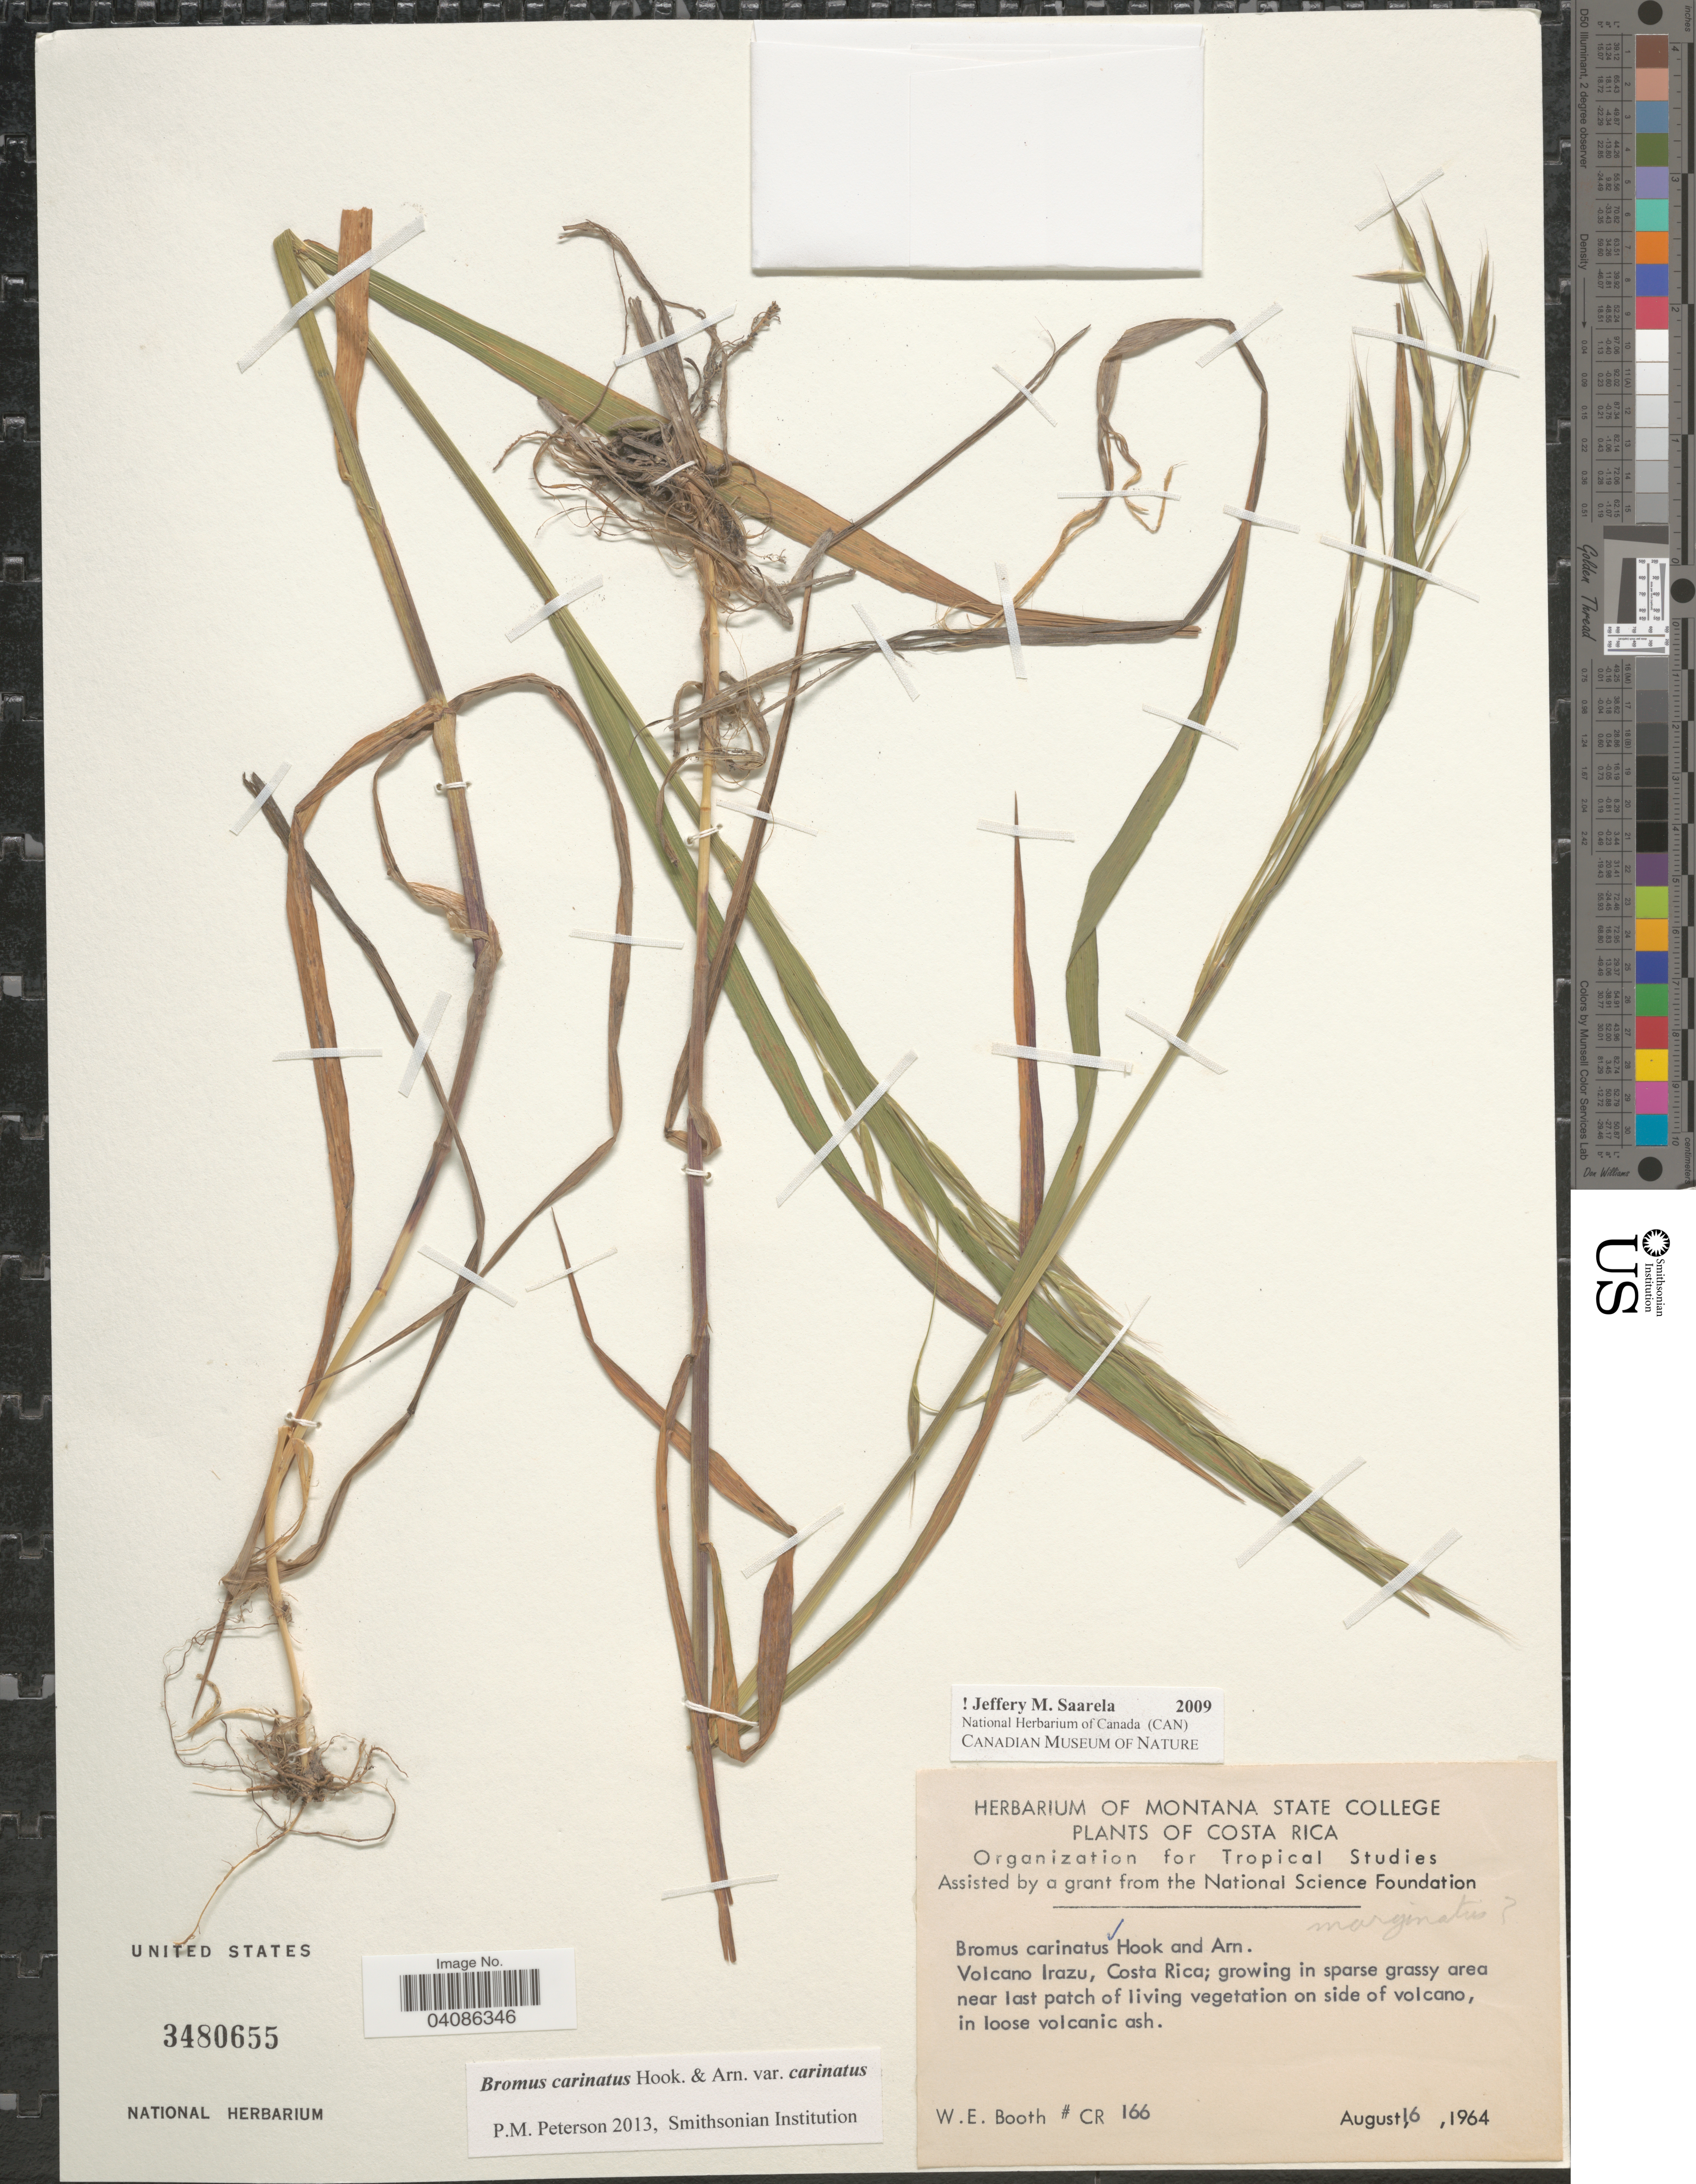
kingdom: Plantae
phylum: Tracheophyta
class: Liliopsida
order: Poales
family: Poaceae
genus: Bromus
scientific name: Bromus carinatus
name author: Hook. & Arn.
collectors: W. Booth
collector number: CR166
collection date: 1964-08-16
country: Costa Rica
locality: Volcano Irazu.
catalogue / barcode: US 3480655